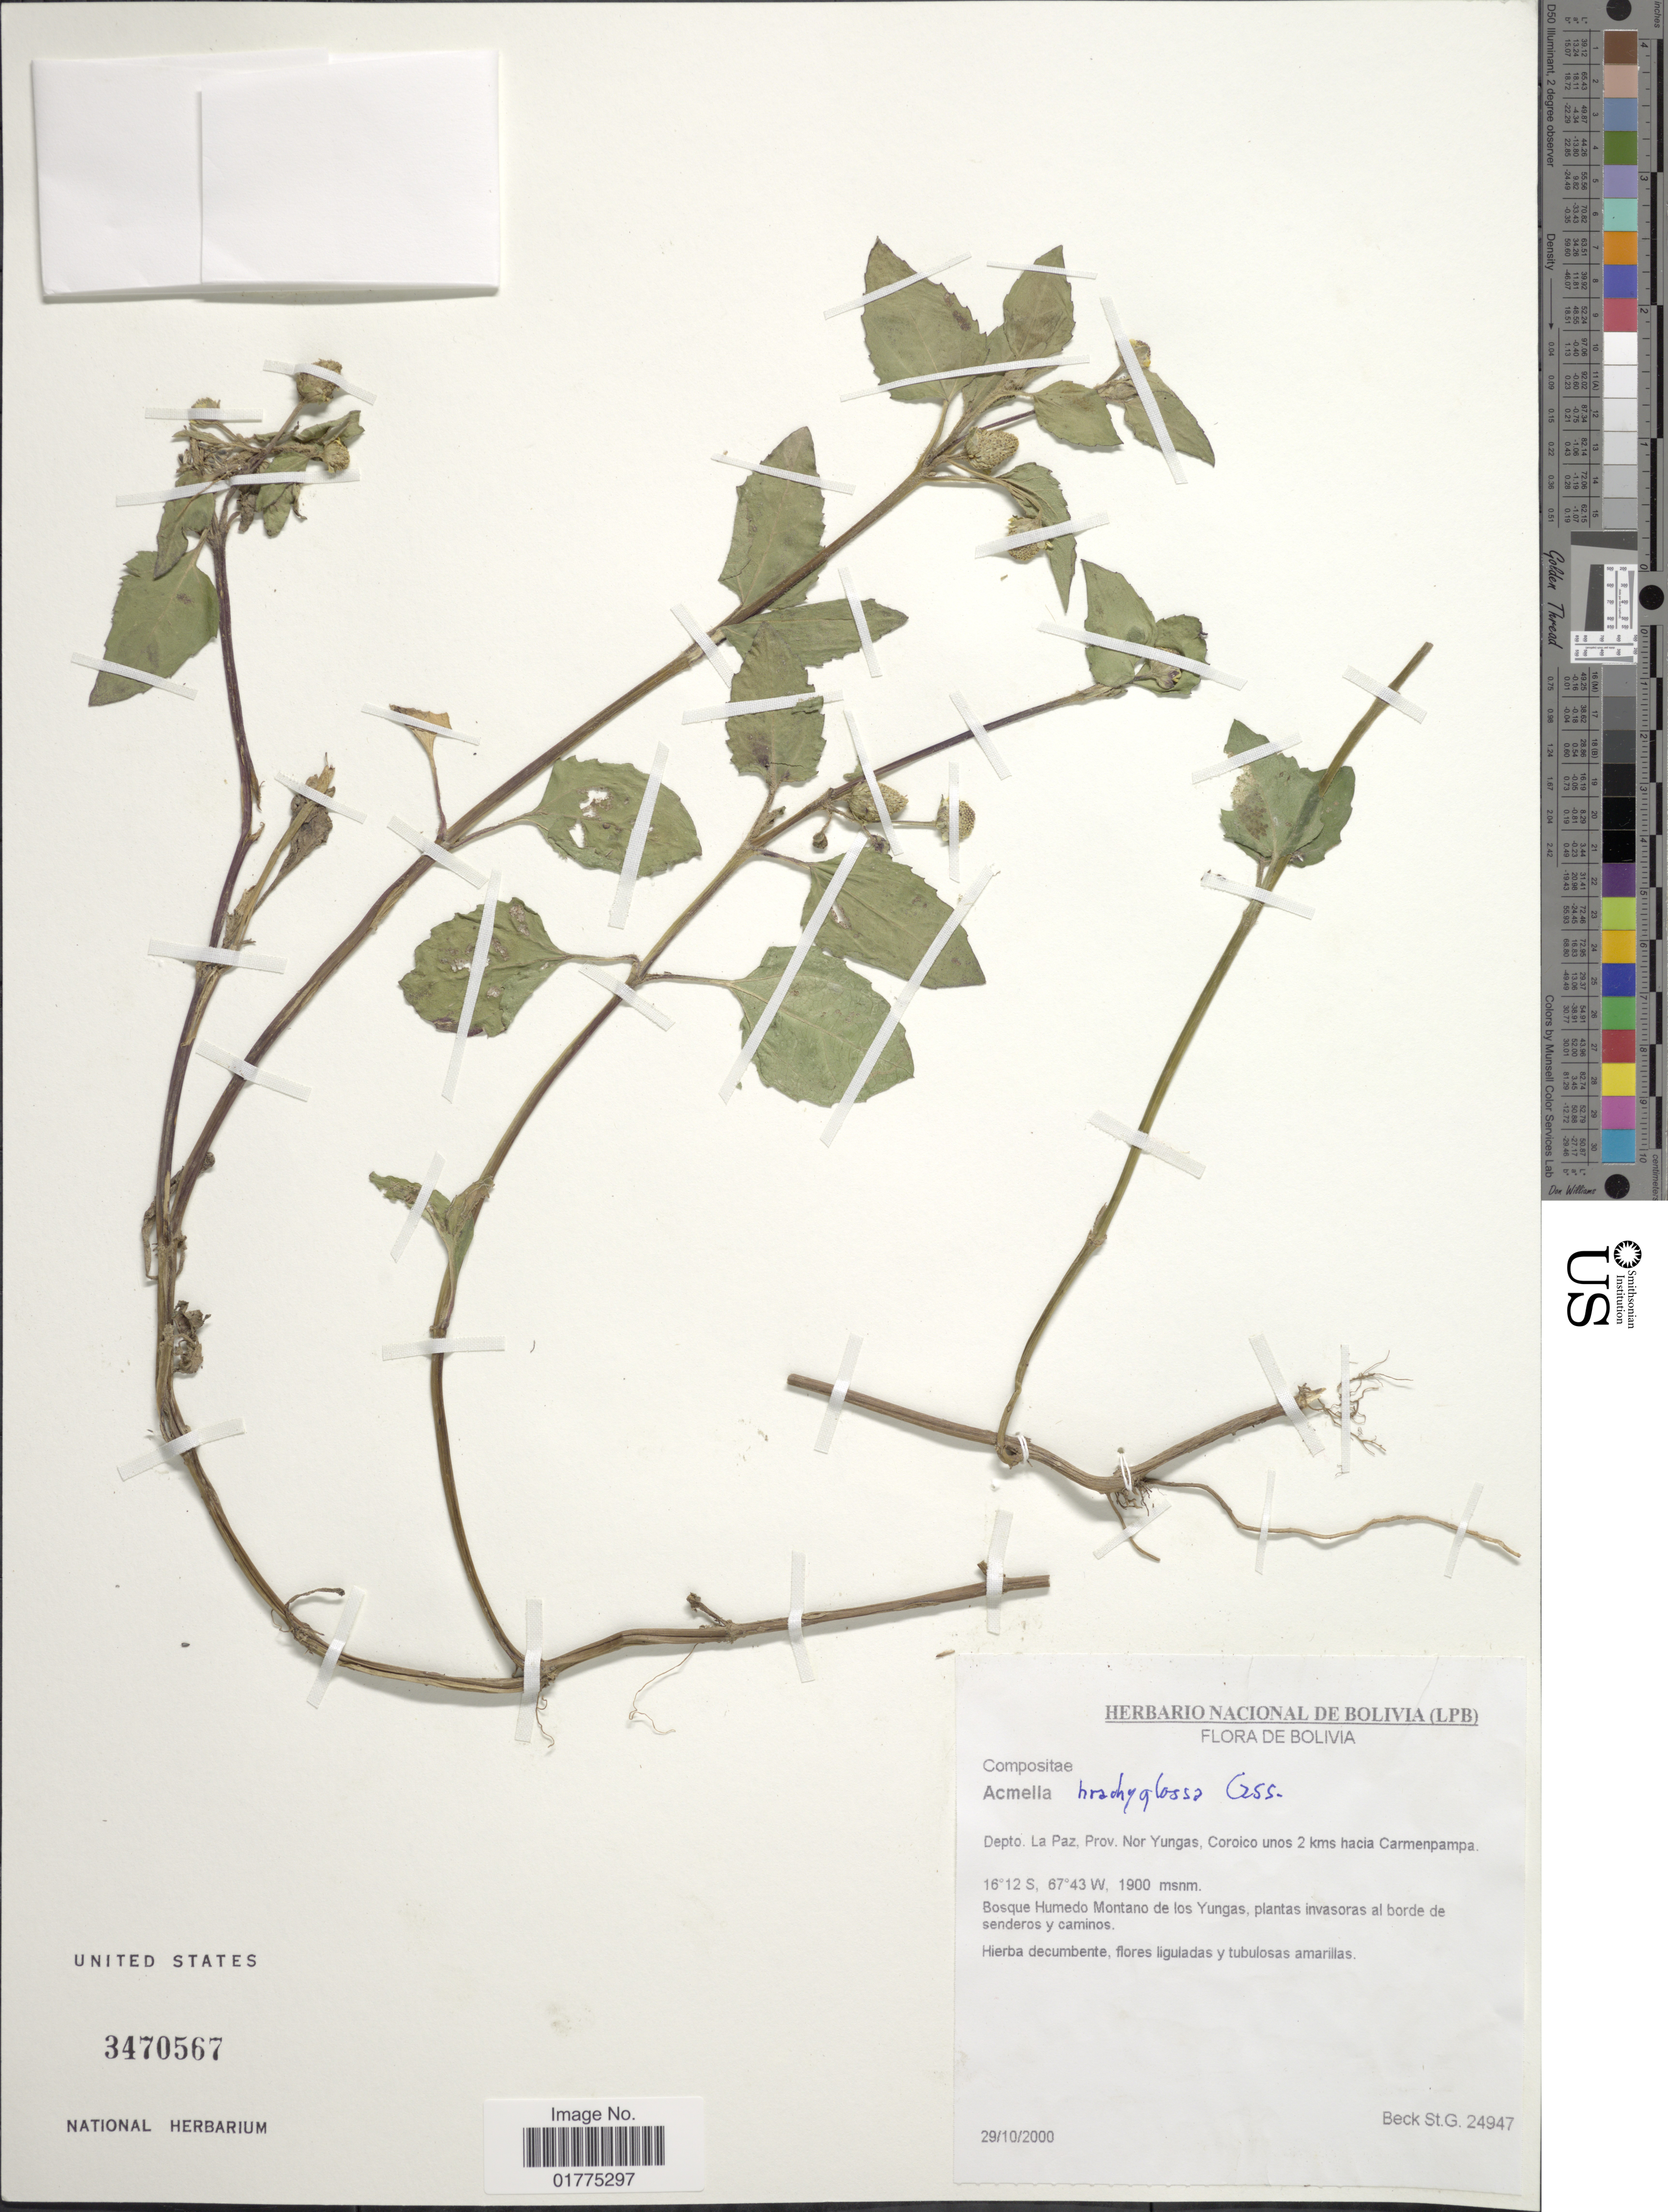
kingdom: Plantae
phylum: Tracheophyta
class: Magnoliopsida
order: Asterales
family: Asteraceae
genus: Acmella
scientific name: Acmella brachyglossa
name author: Cass.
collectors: S. G. Beck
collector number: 24947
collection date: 2000-10-29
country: Bolivia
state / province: La Paz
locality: Dept.: La Paz, Nor Yungas, Coroico unos 2 kms hacia Carmenpampa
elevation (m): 1900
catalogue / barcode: US 3470567